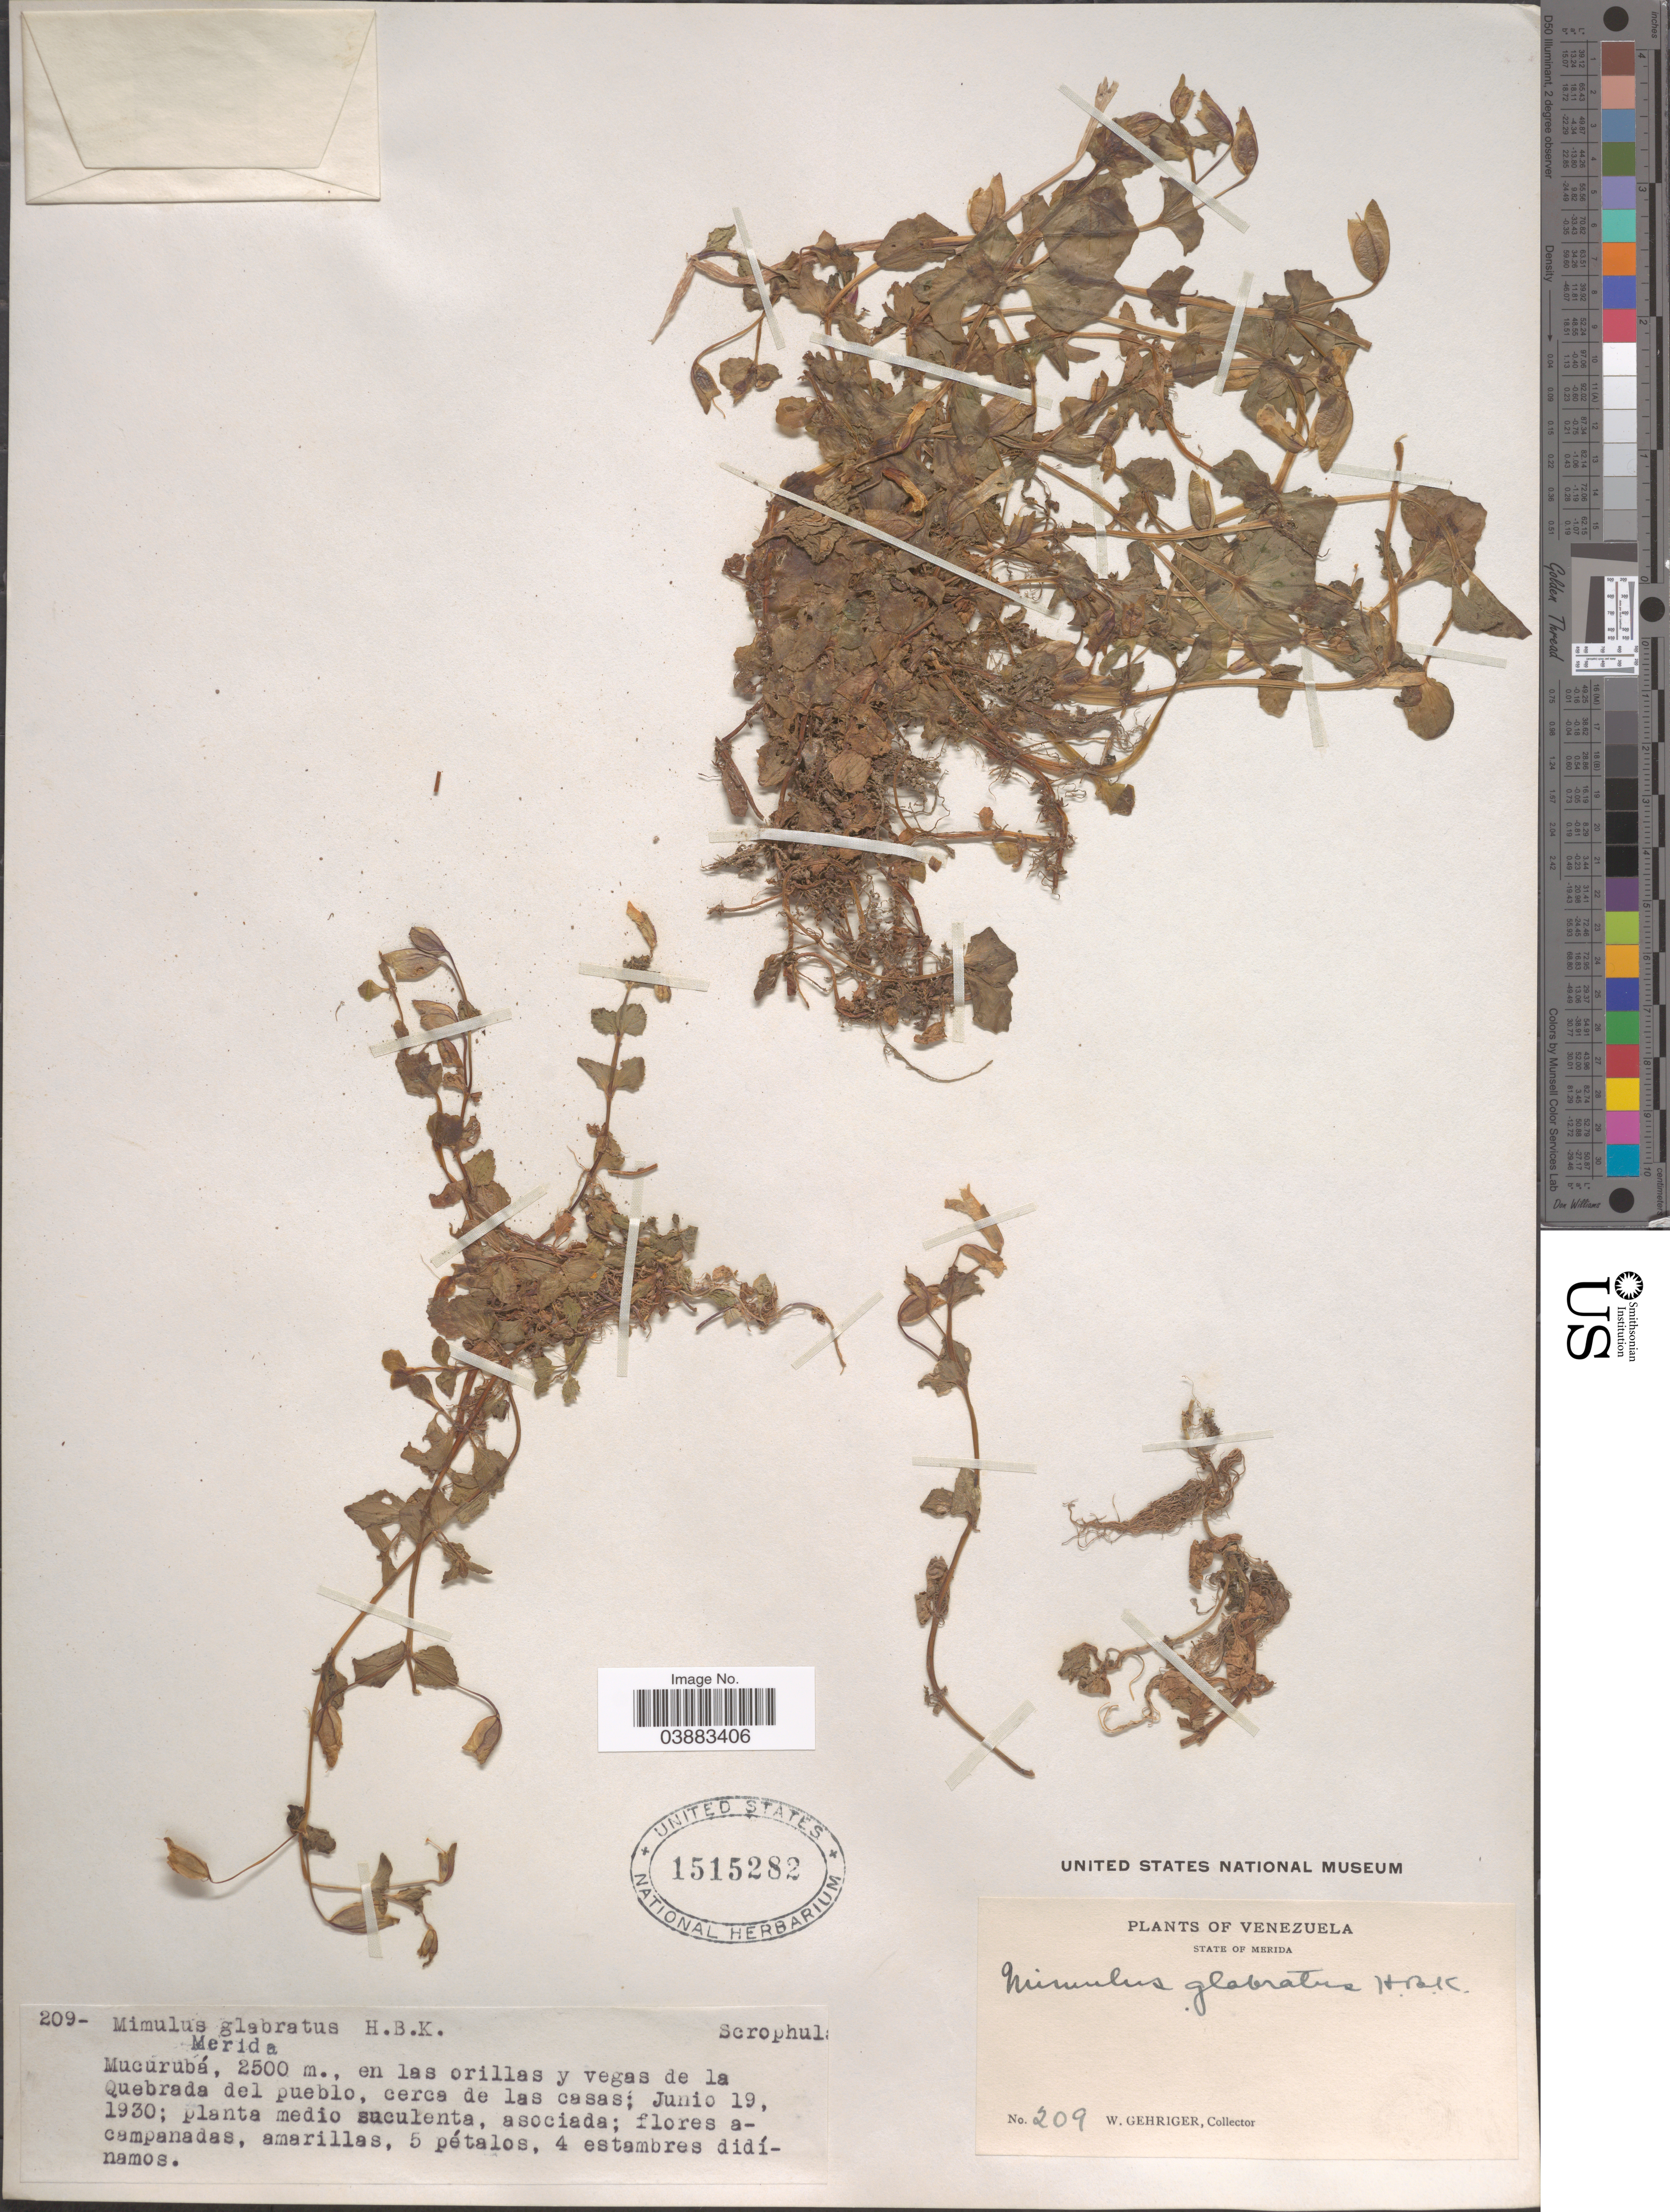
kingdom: Plantae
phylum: Tracheophyta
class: Magnoliopsida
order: Lamiales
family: Phrymaceae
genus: Mimulus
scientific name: Mimulus glabratus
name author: Kunth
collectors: W. Gehriger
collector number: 209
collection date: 1930-06-19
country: Venezuela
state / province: Merida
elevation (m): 2500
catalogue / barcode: US 1515282